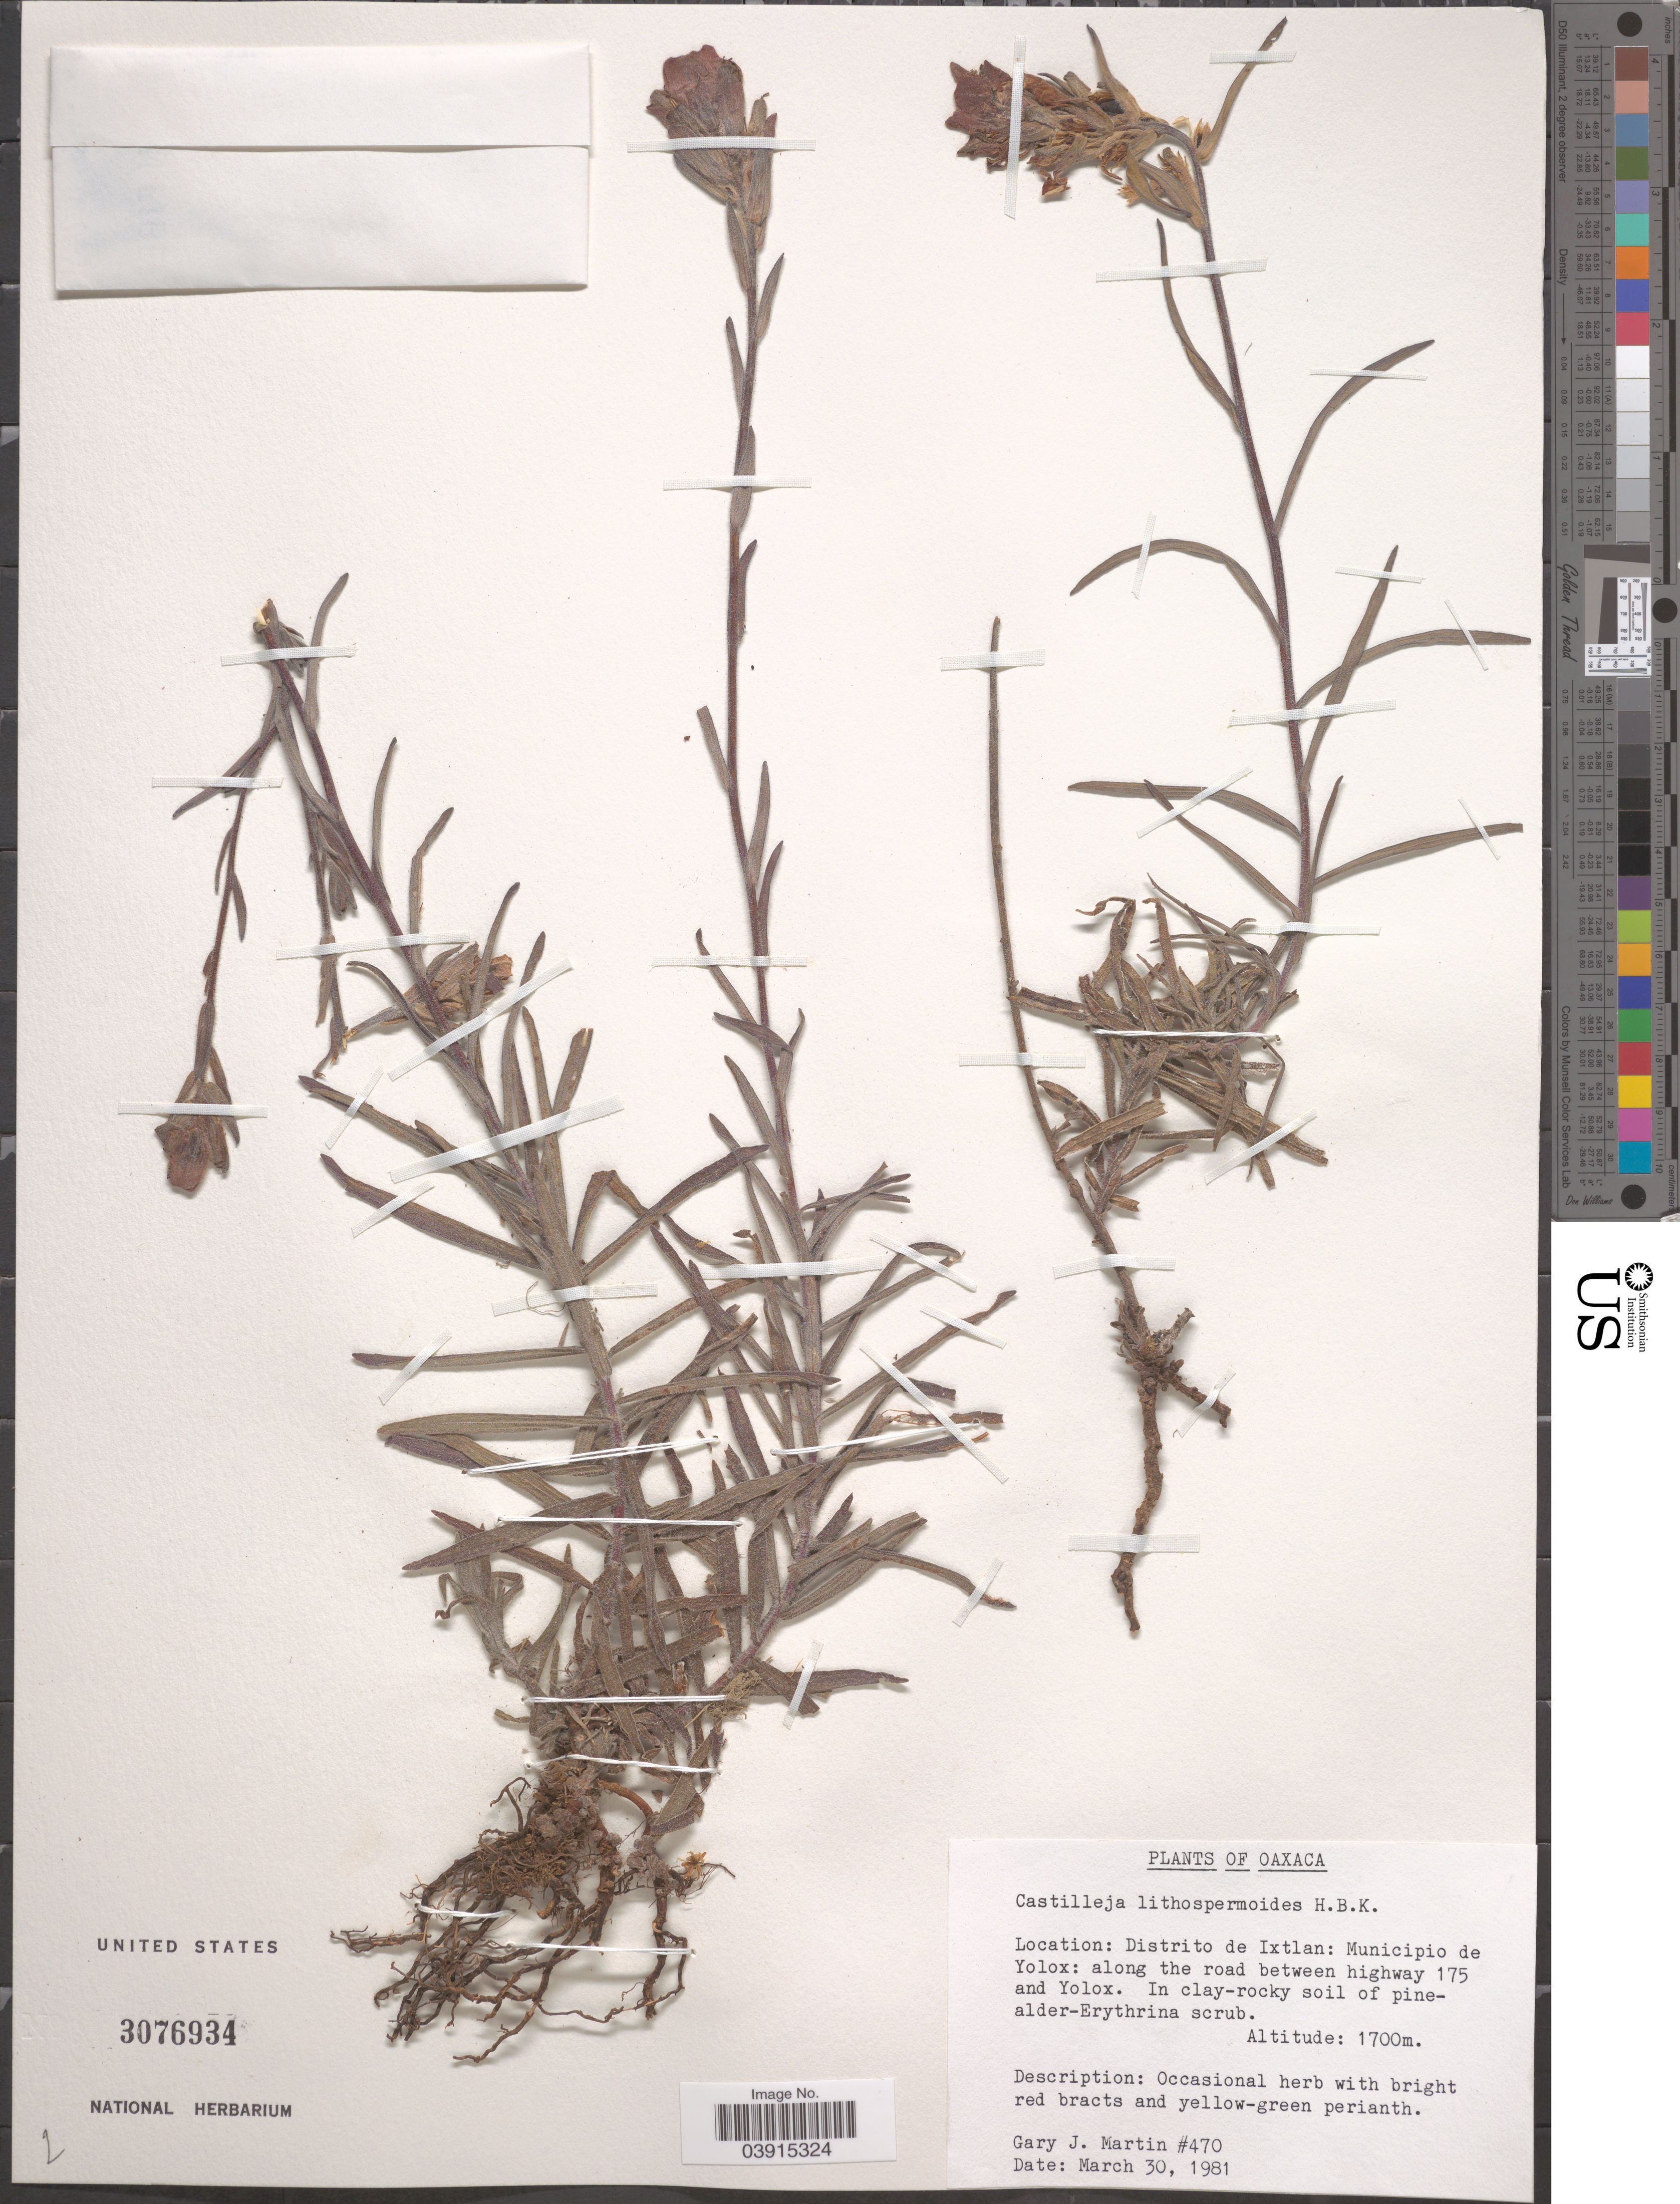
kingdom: Plantae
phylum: Tracheophyta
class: Magnoliopsida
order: Lamiales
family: Orobanchaceae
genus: Castilleja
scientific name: Castilleja lithospermoides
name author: Kunth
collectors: G. J. Martin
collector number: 470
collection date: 1981-03-30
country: Mexico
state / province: Oaxaca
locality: Distrito de Ixtlan: Municipio de Yolox: along the road between highway 175 and Yolox.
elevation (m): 1700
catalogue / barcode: US 3076934